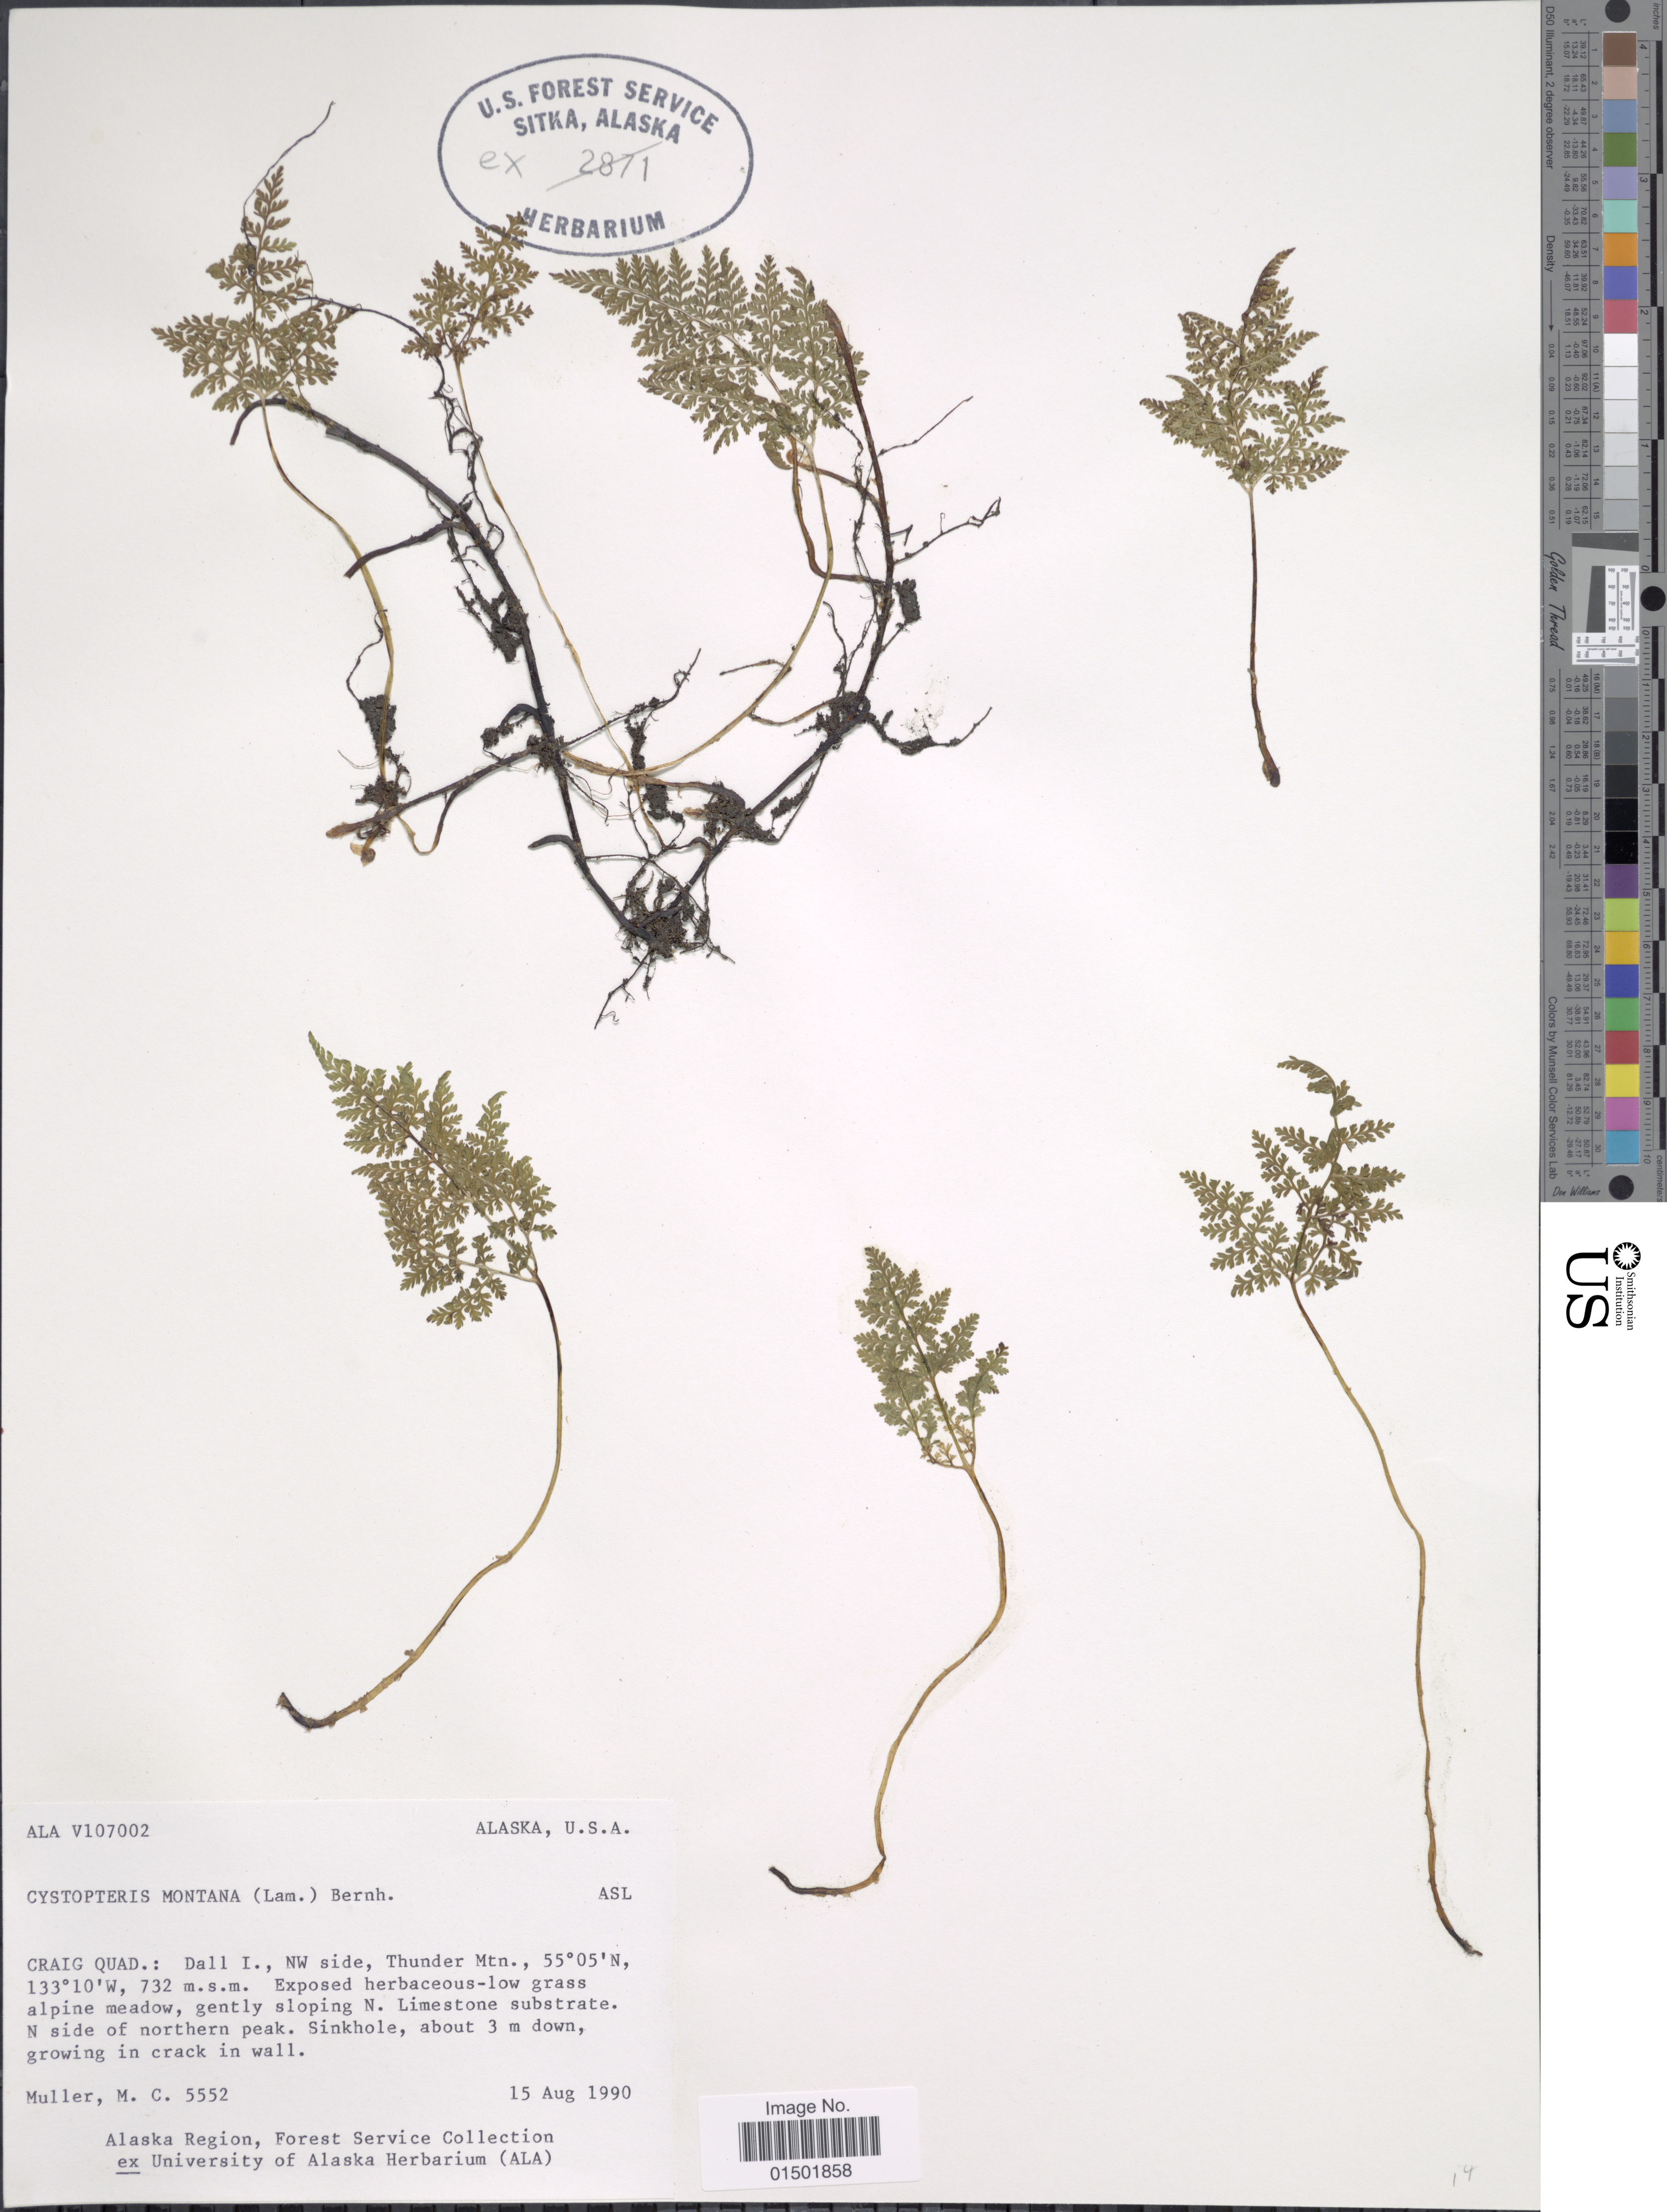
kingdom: Plantae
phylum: Tracheophyta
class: Polypodiopsida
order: Polypodiales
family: Cystopteridaceae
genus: Cystopteris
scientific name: Cystopteris montana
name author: (Lam.) Desv.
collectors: M. Muller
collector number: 5552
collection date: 1990-08-15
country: United States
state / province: Alaska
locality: Craig Quad.: Dall I., NW side, Thunder Mtn. Exposed herbaceous-low grass alpine meadow, gently sloping N. Limestone substrate. N. side of northern peak. Sinkhole, about 3 m down growing in crack in wall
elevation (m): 732